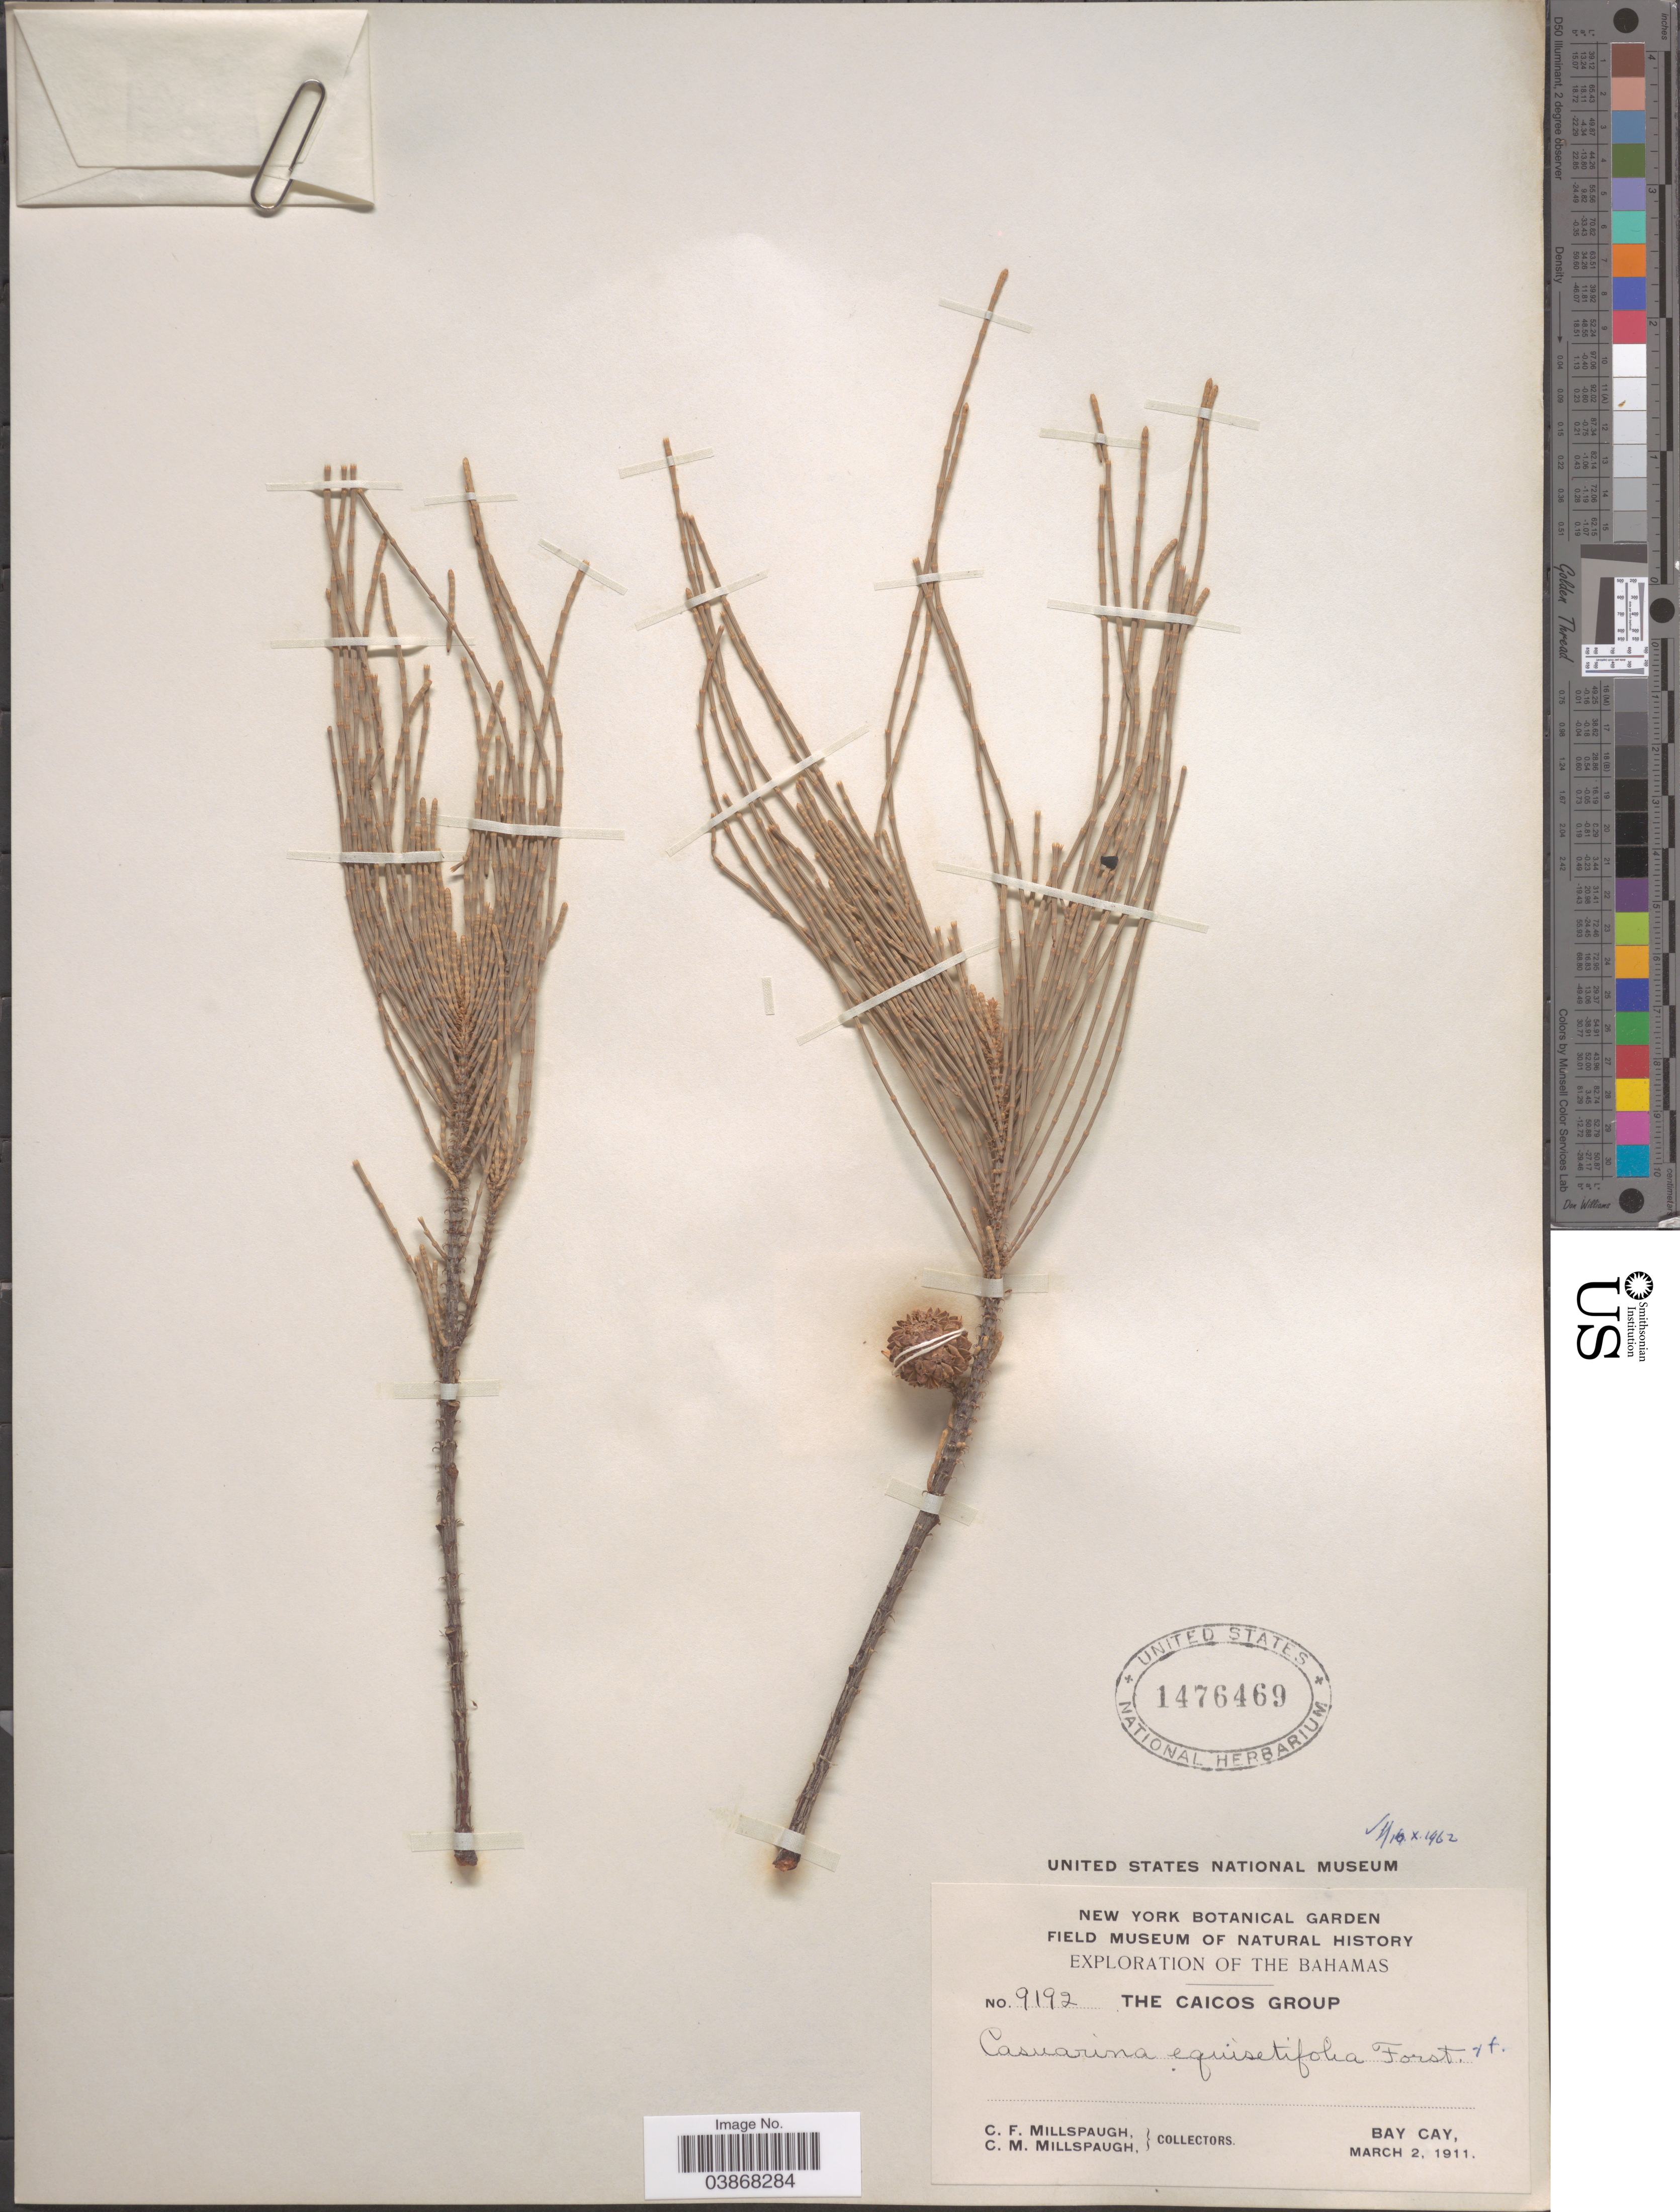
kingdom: Plantae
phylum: Tracheophyta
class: Magnoliopsida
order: Fagales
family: Casuarinaceae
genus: Casuarina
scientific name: Casuarina equisetifolia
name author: L.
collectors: C. F. Millspaugh & C. Millspaugh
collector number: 9192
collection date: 1911-03-02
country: Bahamas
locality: The Caicos Group. Bay Cay.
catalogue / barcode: US 1476469